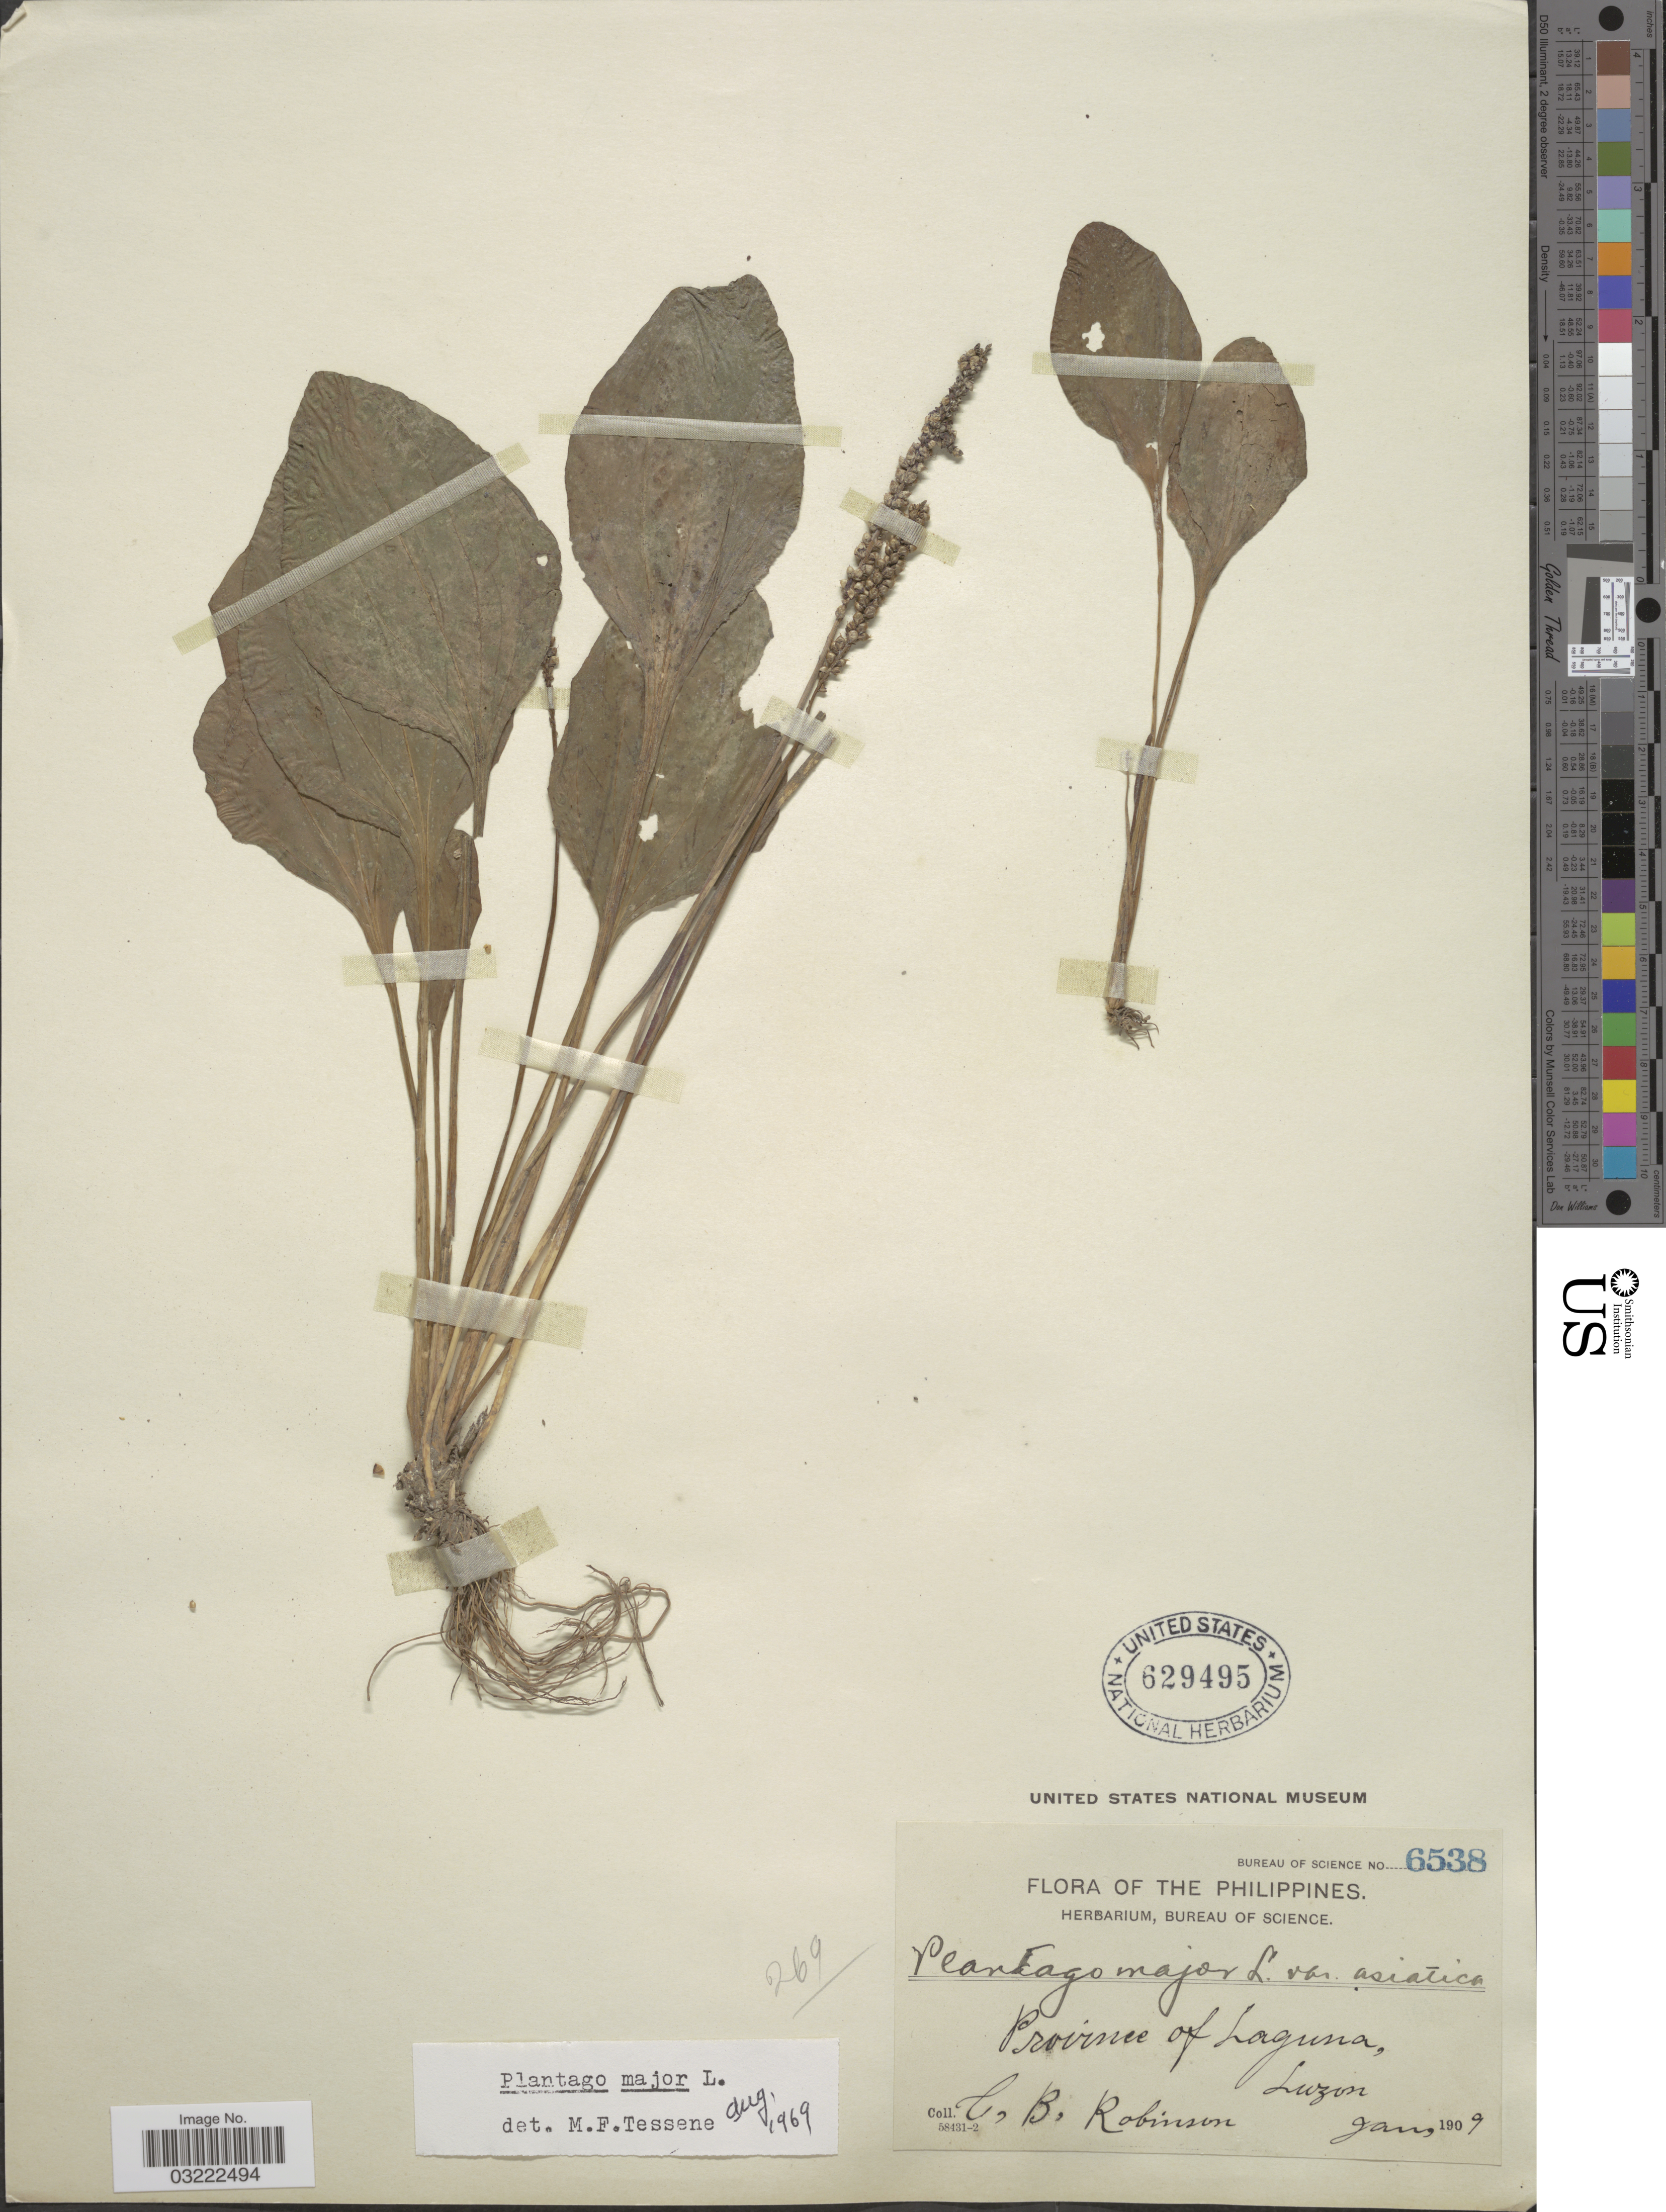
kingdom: Plantae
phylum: Tracheophyta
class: Magnoliopsida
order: Lamiales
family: Plantaginaceae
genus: Plantago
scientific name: Plantago major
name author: L.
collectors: C. Robinson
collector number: Bureau of Science 6538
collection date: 1909-01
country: Philippines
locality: Province of Laguna, Luzon.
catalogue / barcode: US 629495